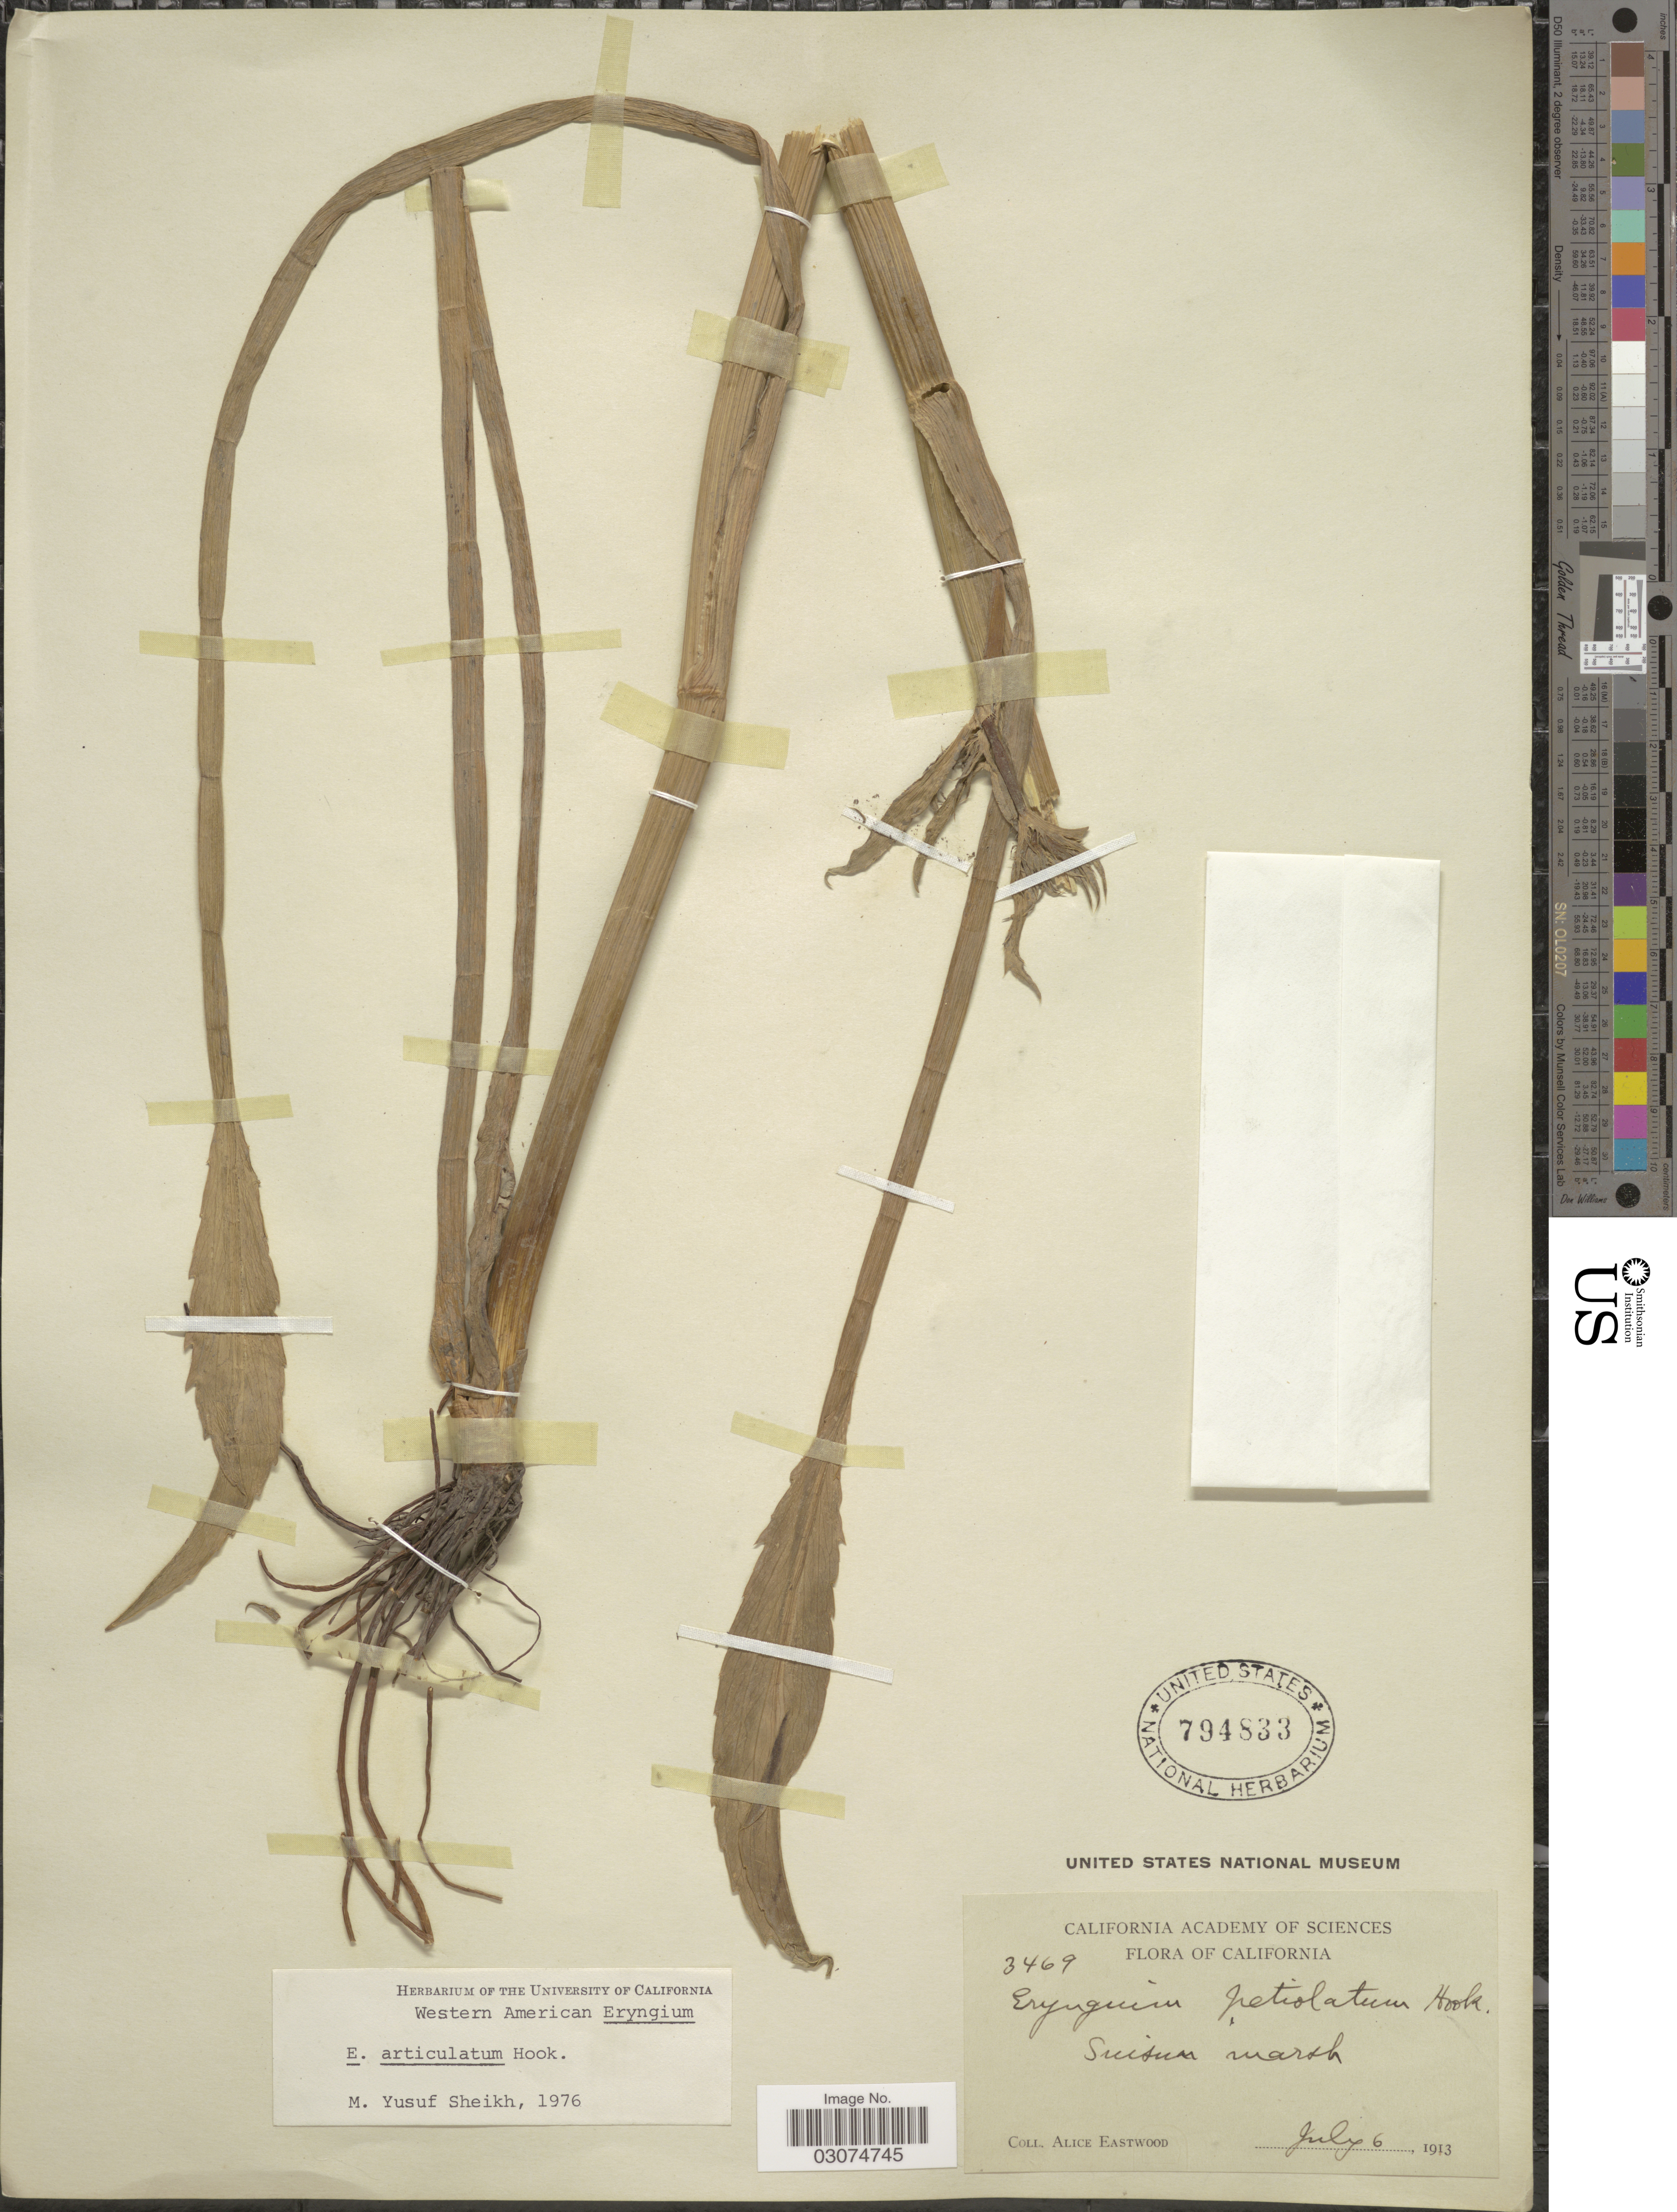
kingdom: Plantae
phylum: Tracheophyta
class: Magnoliopsida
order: Apiales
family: Apiaceae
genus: Eryngium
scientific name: Eryngium articulatum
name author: Hook.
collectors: A. Eastwood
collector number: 3469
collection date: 1913-07-06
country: United States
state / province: California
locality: Suisun marsh.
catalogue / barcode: US 794833